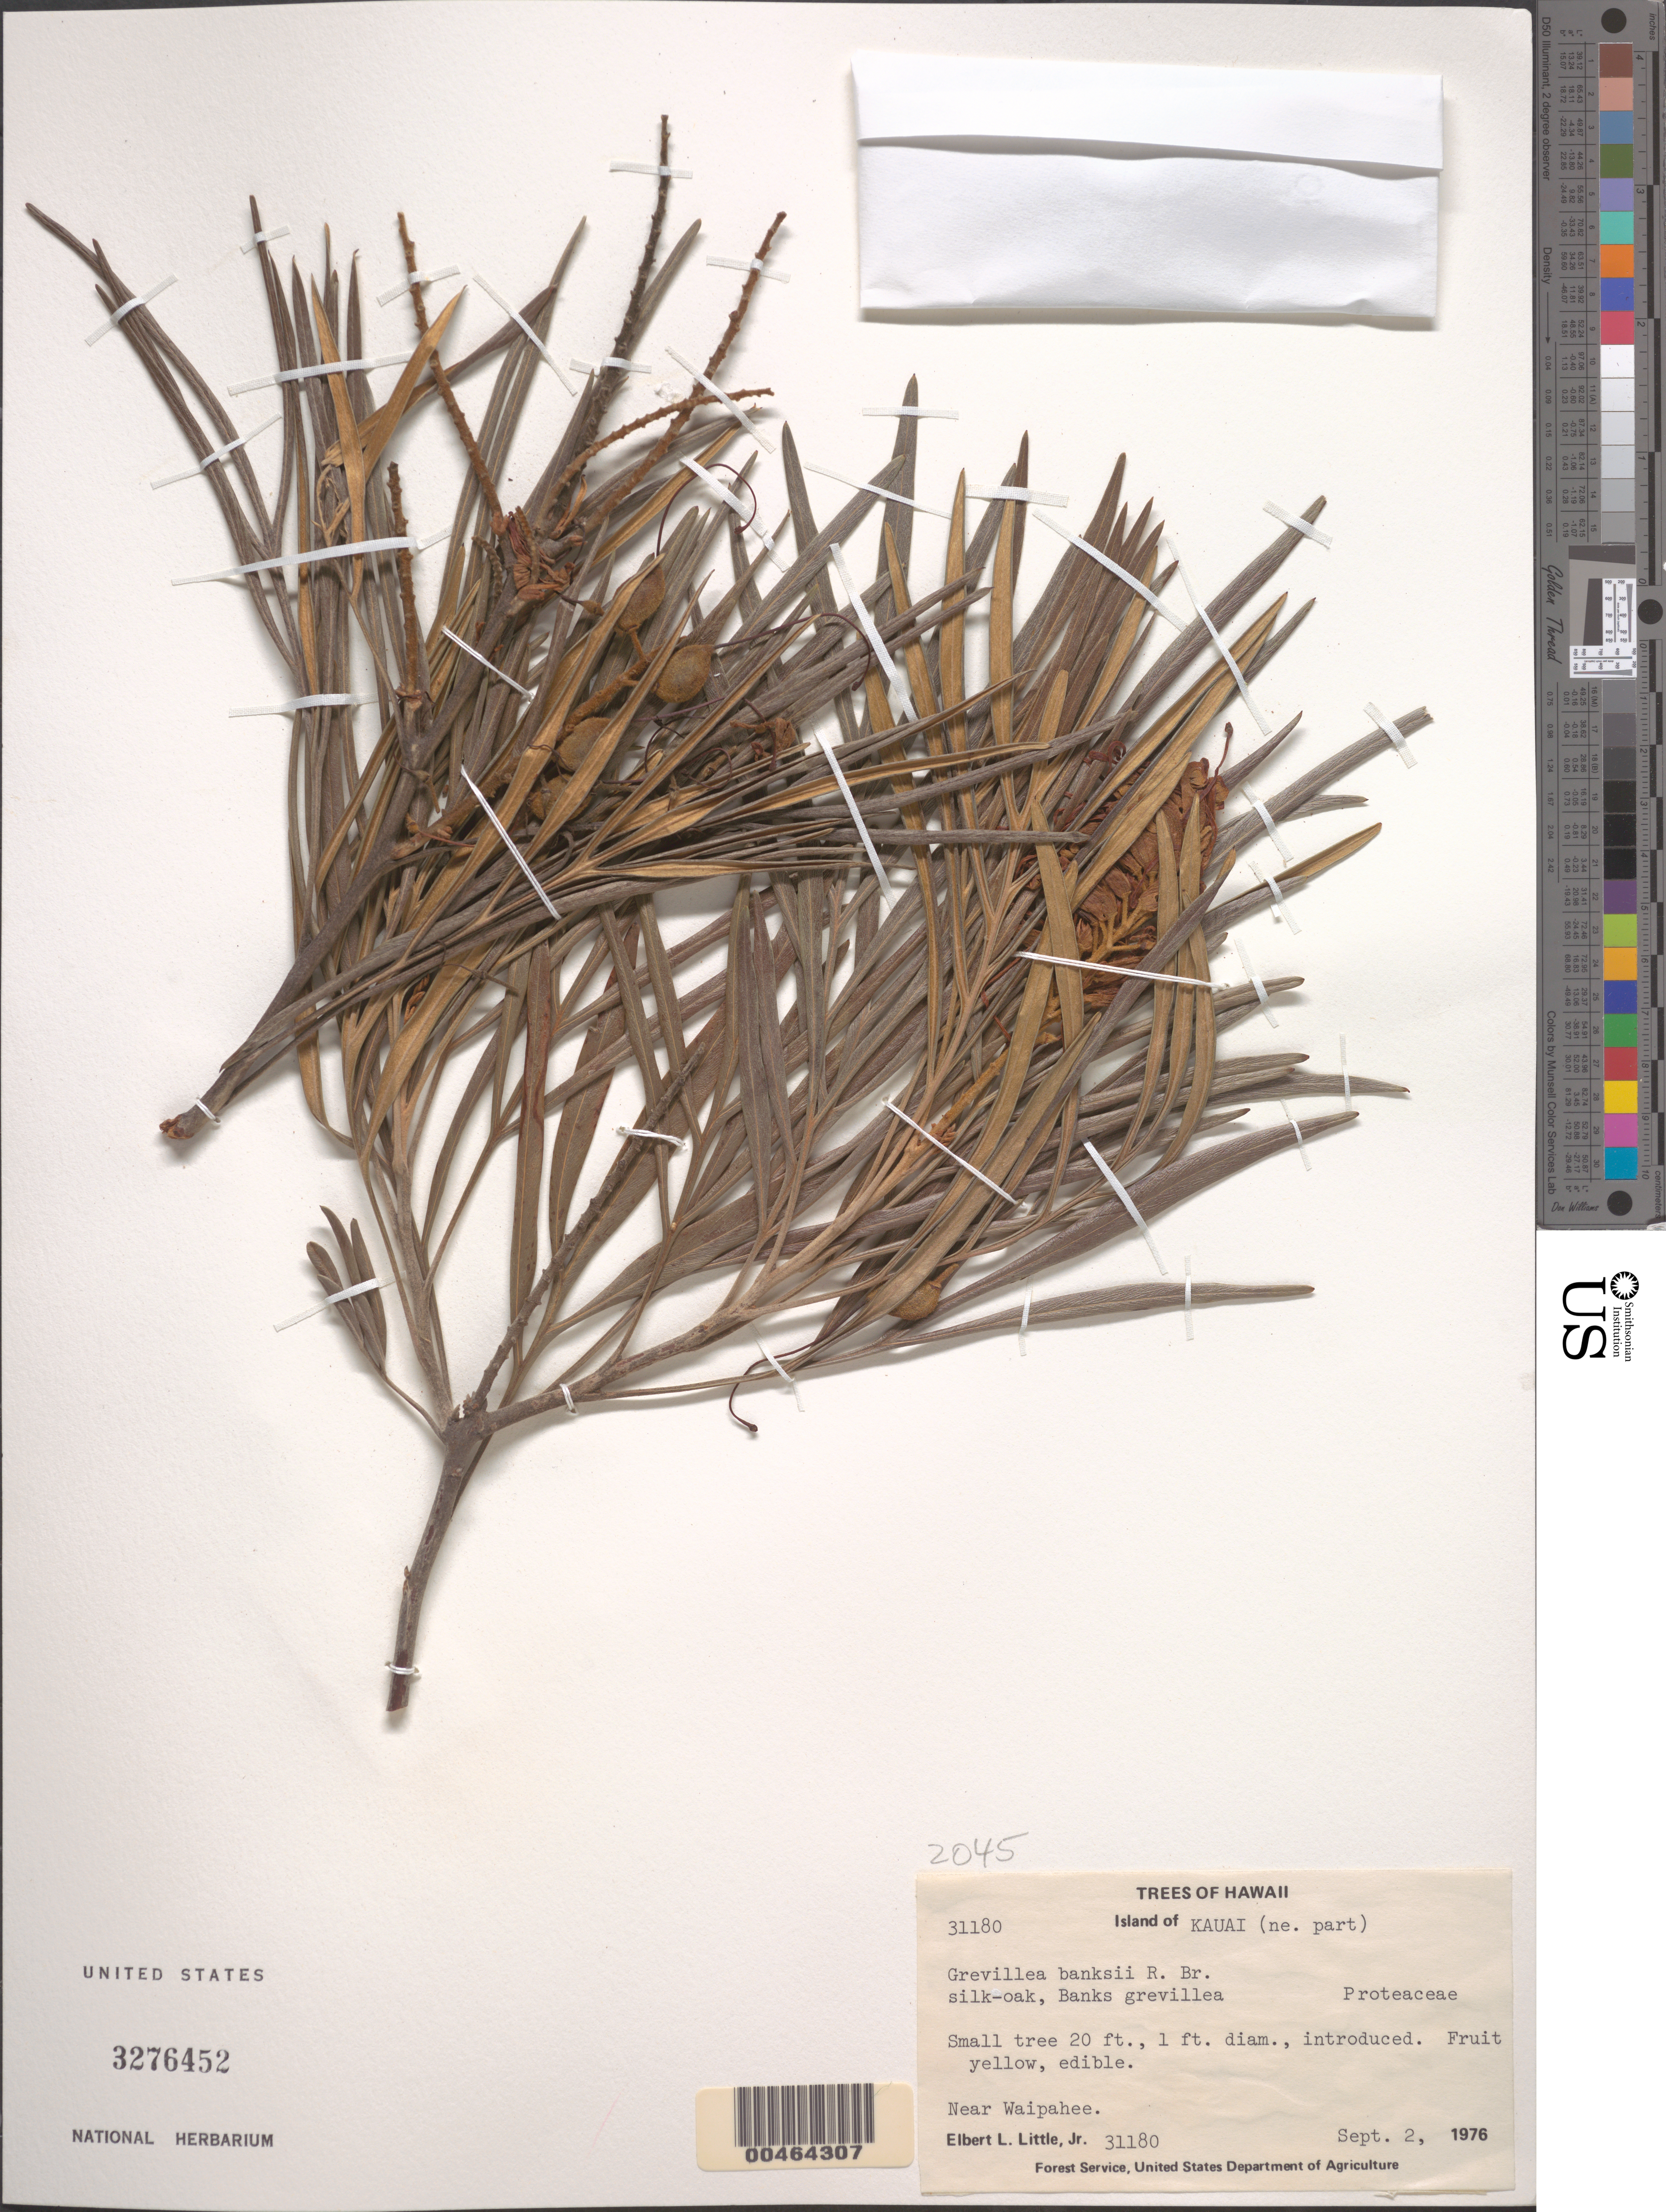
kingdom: Plantae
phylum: Tracheophyta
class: Magnoliopsida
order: Proteales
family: Proteaceae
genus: Grevillea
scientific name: Grevillea banksii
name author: R. Br.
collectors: E. L. Little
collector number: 31180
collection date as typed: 2 Sep 1976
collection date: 1976-09-02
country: United States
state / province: Hawaii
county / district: Kauai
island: Kaua'i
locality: Near Waipahee, NE part of Kauai.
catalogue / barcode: US 3276452